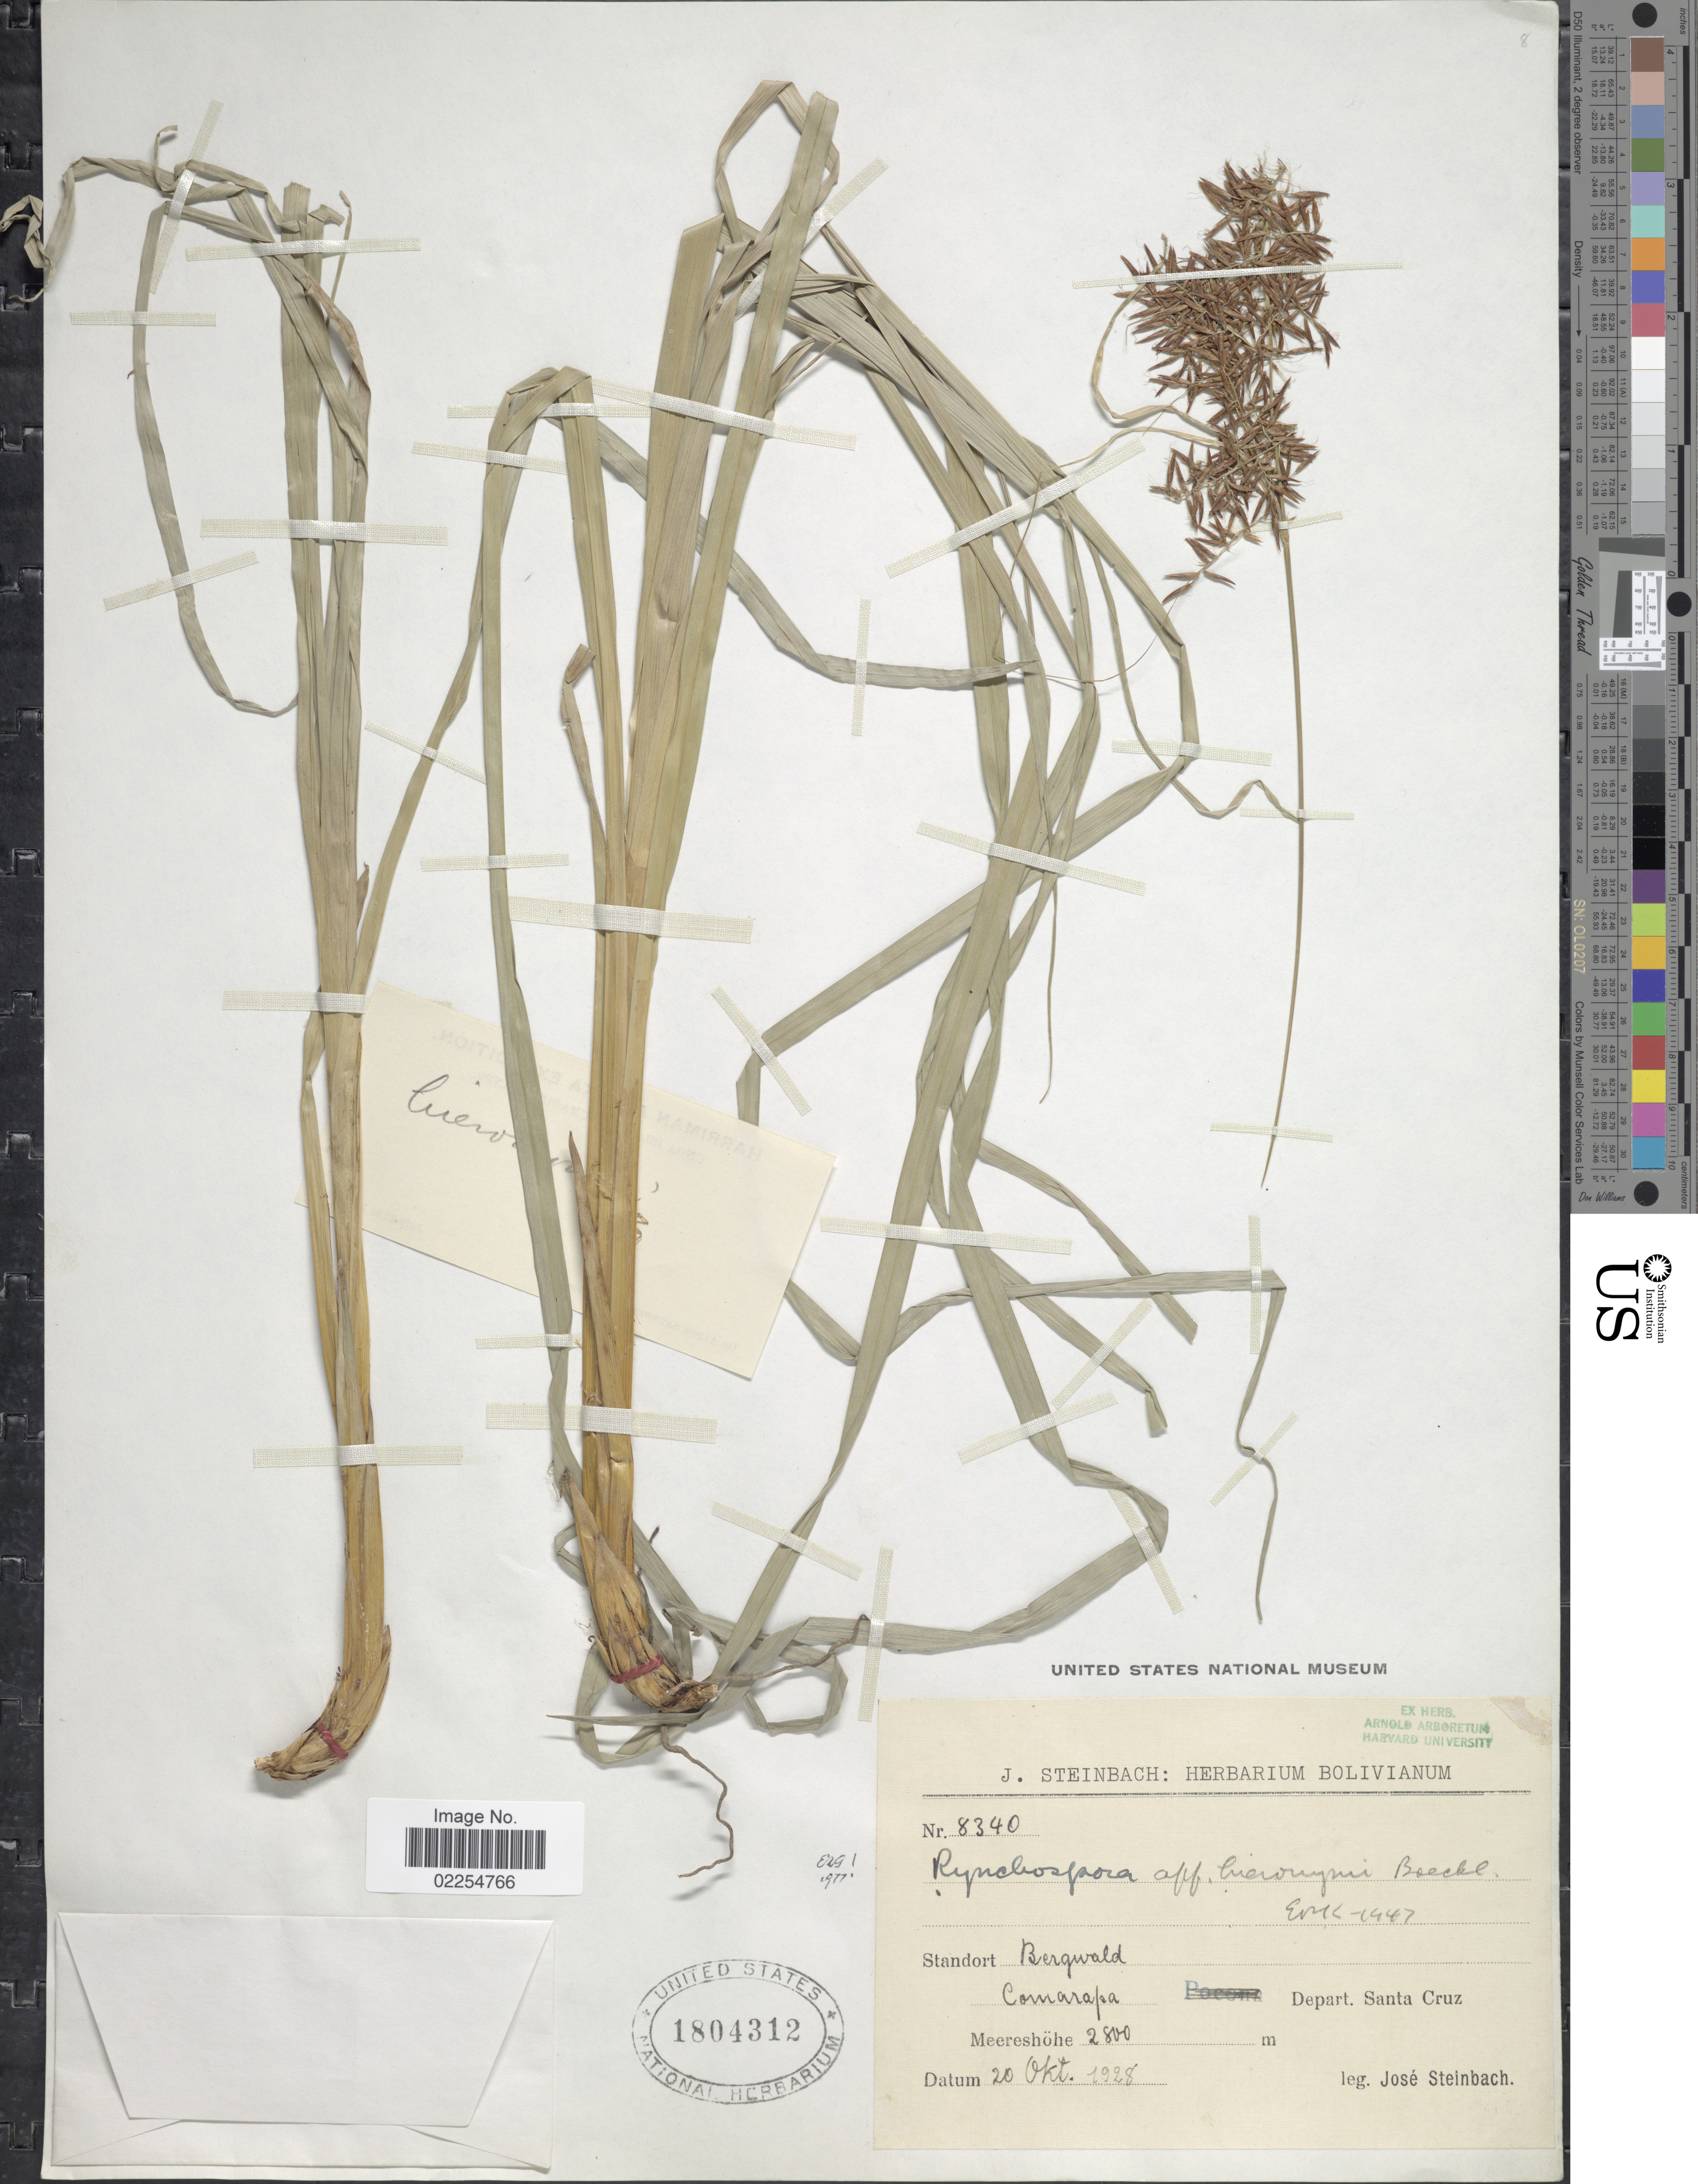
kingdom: Plantae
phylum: Tracheophyta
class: Liliopsida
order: Poales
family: Cyperaceae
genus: Rhynchospora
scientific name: Rhynchospora hieronymi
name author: Boeckeler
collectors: J. Steinbach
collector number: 8340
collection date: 1928-10-20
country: Bolivia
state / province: Santa Cruz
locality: Comarapa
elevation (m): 2800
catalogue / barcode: US 1804312